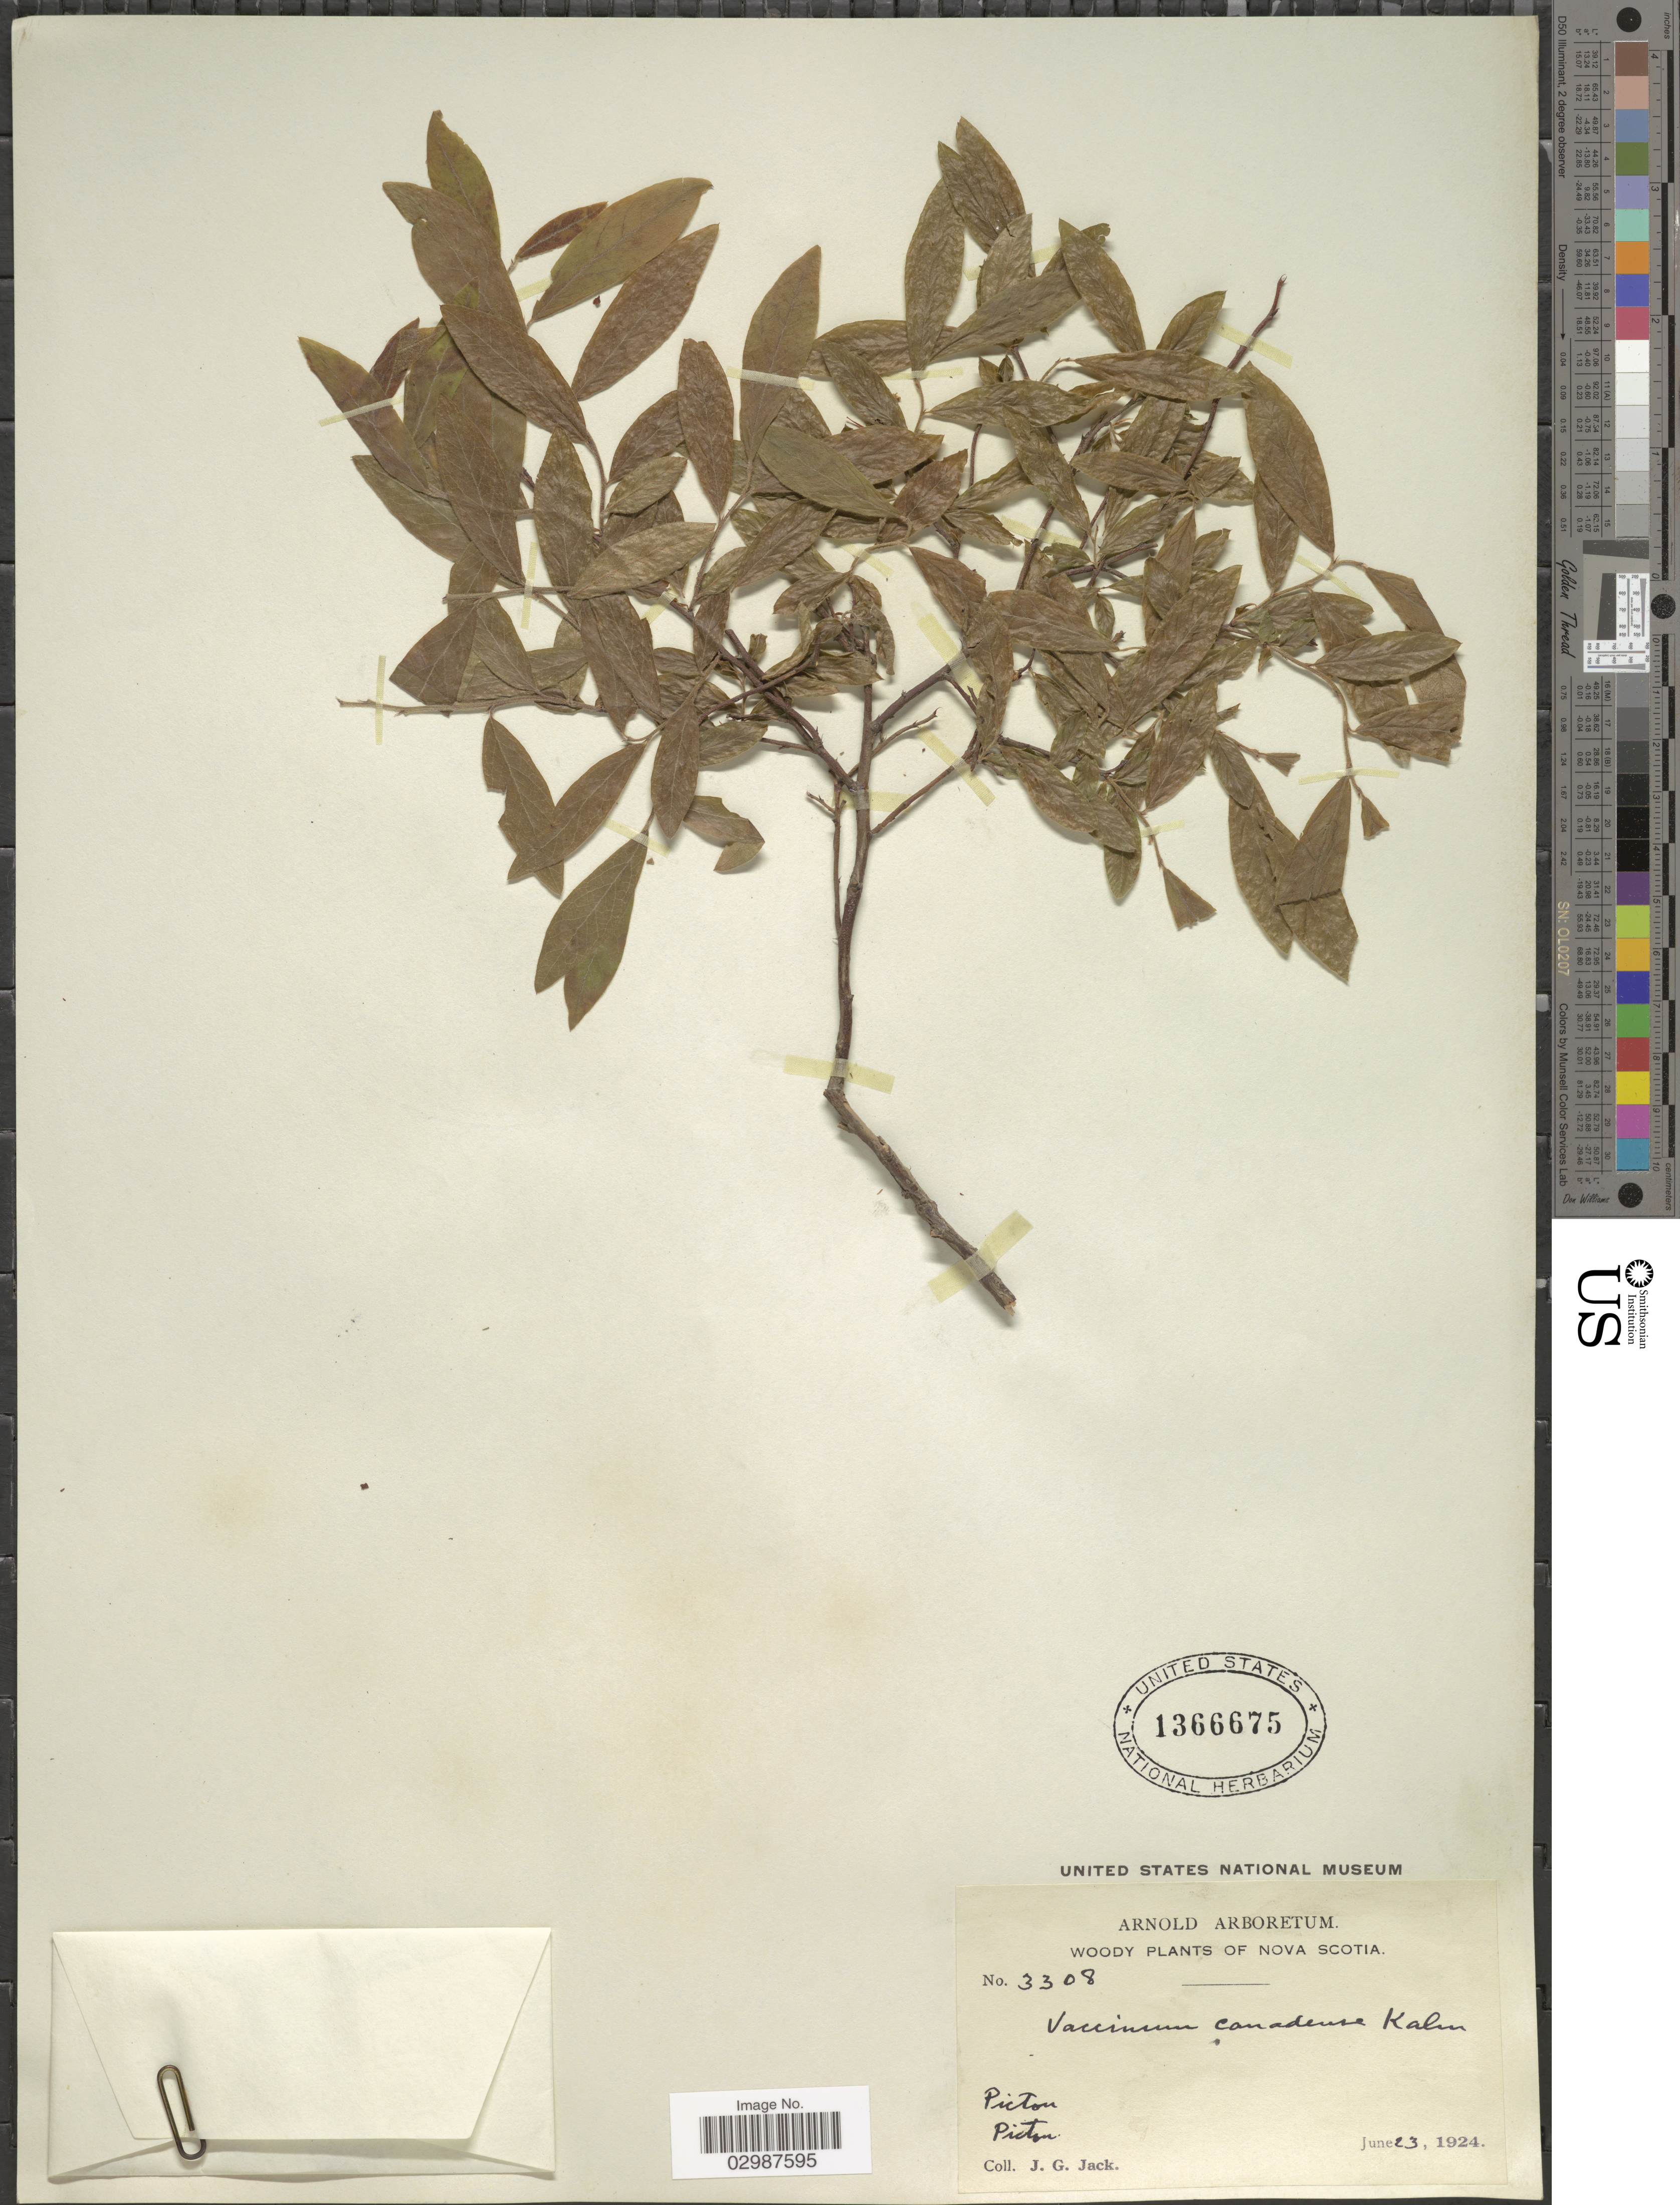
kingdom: Plantae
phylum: Tracheophyta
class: Magnoliopsida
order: Ericales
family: Ericaceae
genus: Vaccinium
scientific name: Vaccinium canadense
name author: Kalm ex Richardson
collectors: J. G. Jack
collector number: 3308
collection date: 1924-06-23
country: Canada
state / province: Nova Scotia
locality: Picton. Picton.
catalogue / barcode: US 1366675